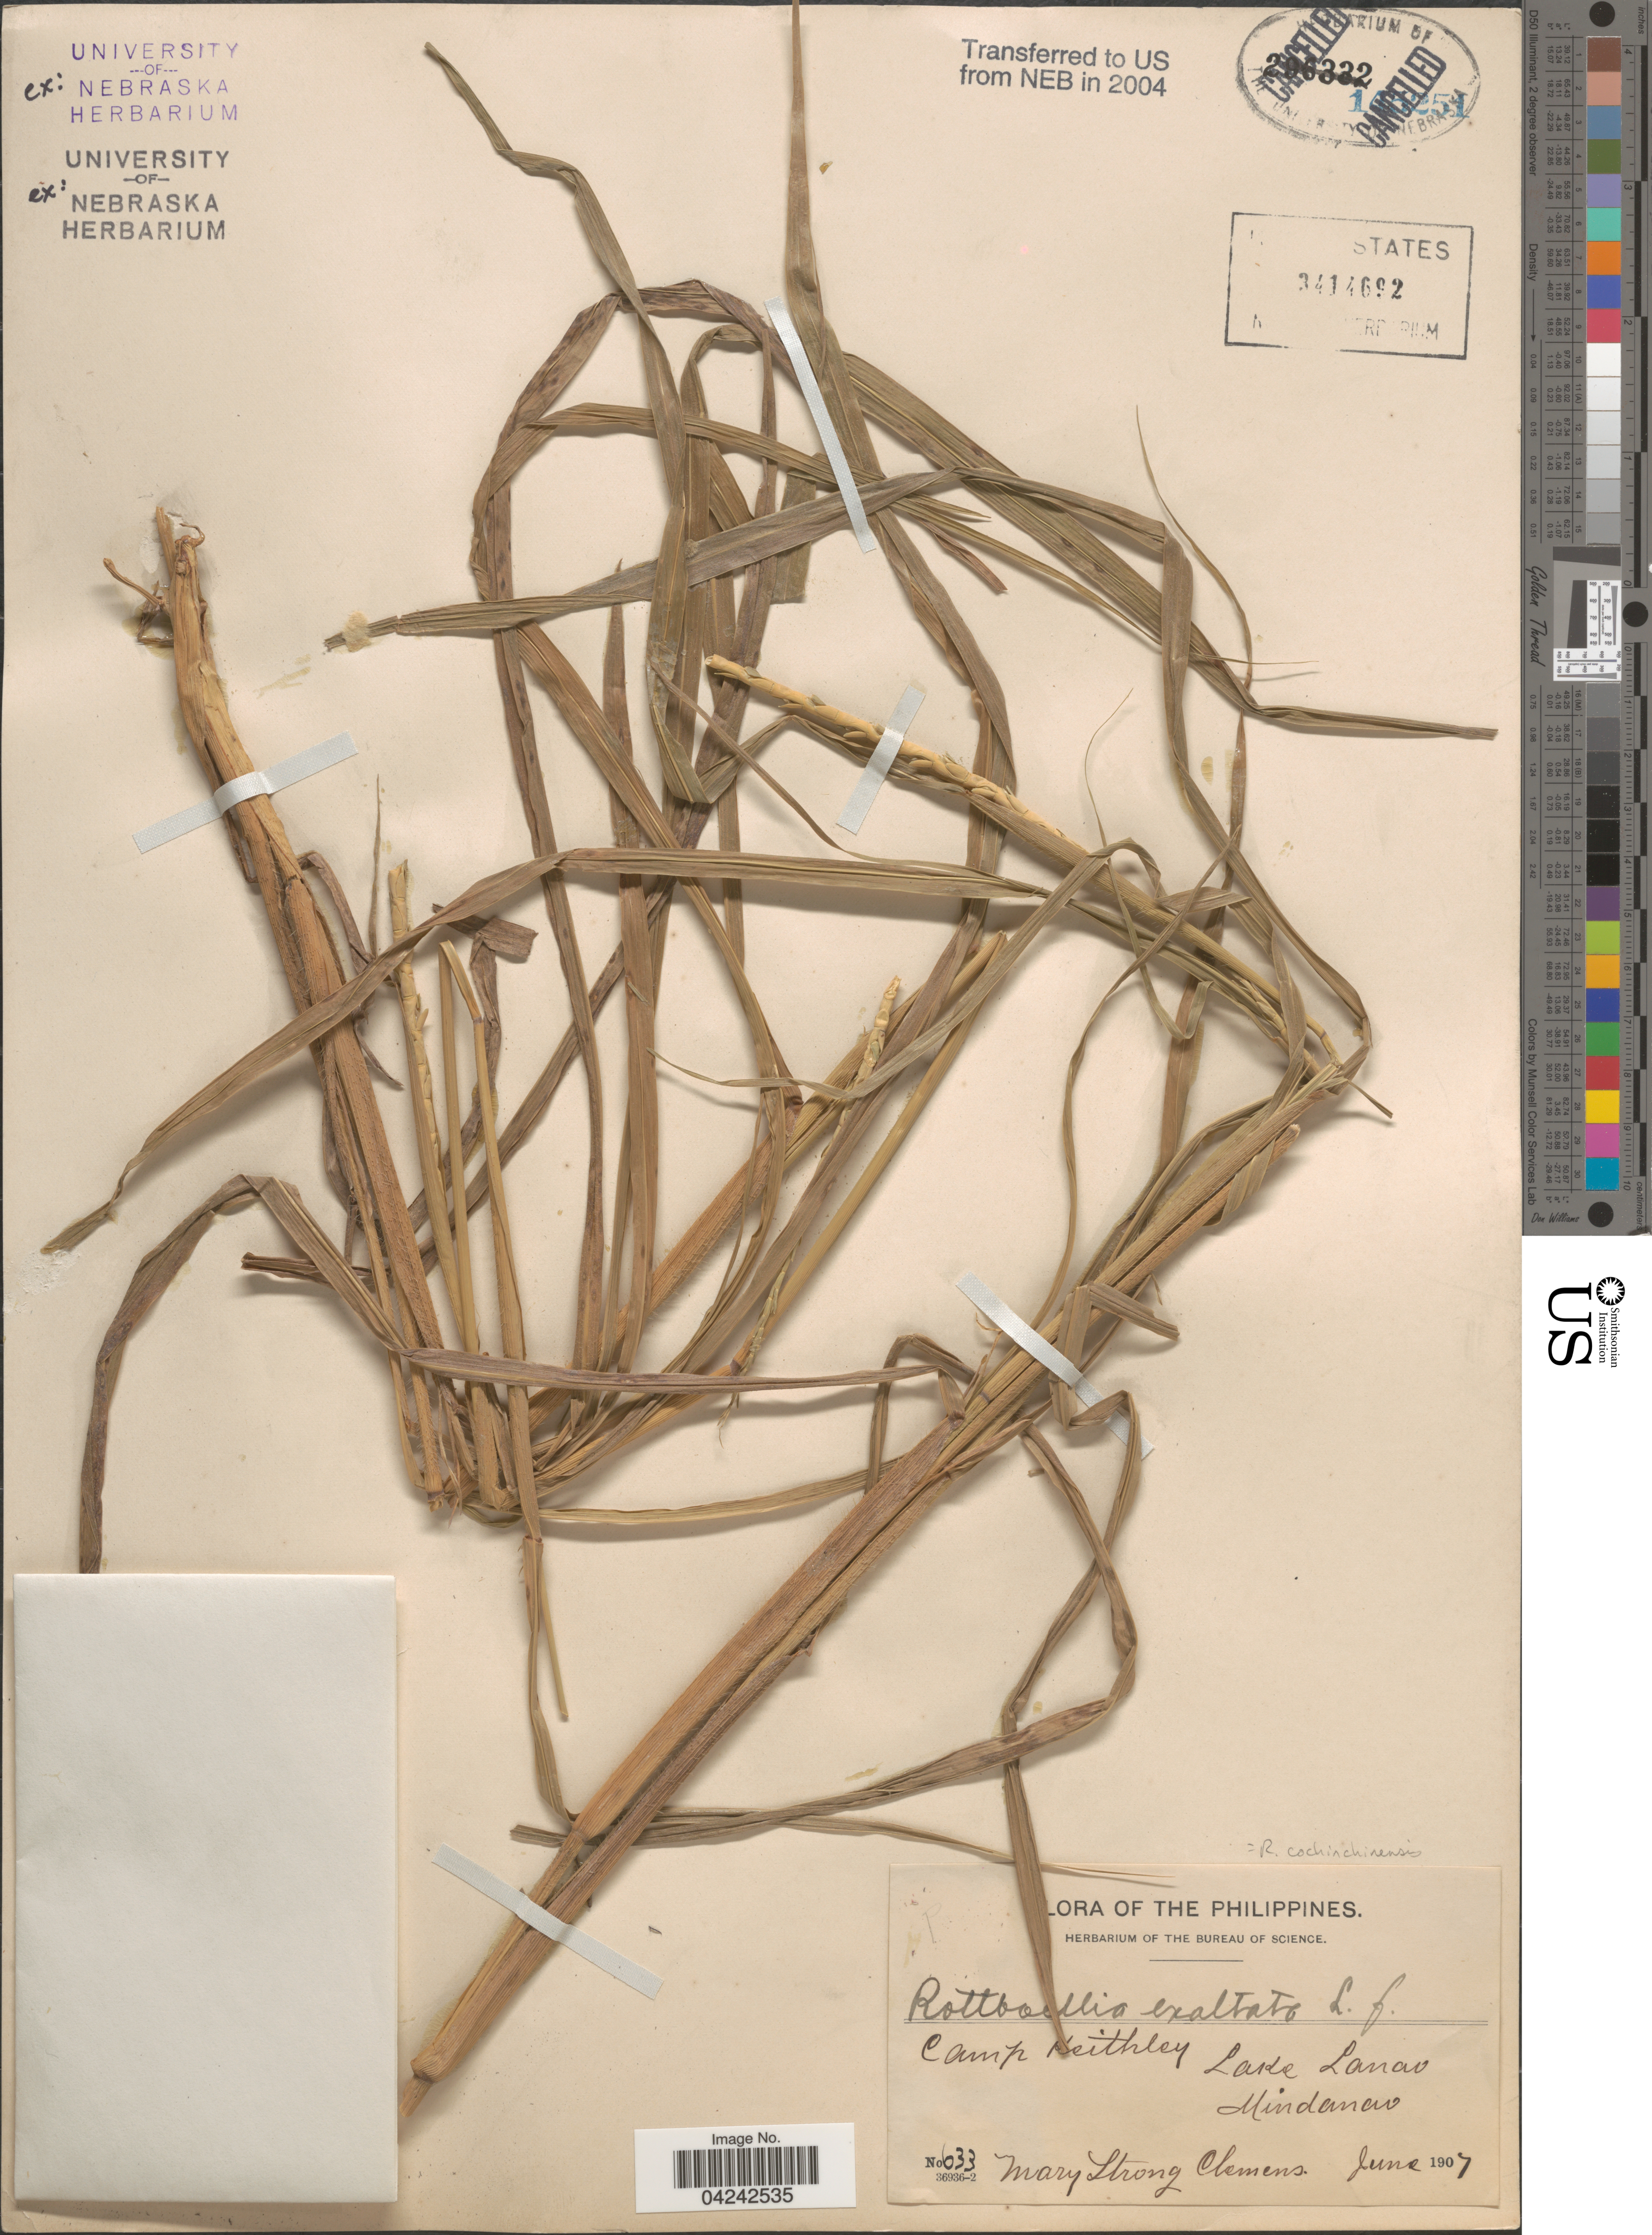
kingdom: Plantae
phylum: Tracheophyta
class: Liliopsida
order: Poales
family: Poaceae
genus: Rottboellia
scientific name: Rottboellia cochinchinensis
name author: (Lour.) Clayton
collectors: M. S. Clemens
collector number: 633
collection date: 1907-06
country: Philippines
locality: Camp Keithley. Lake Lanao. Mindanao.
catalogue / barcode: US 3414692